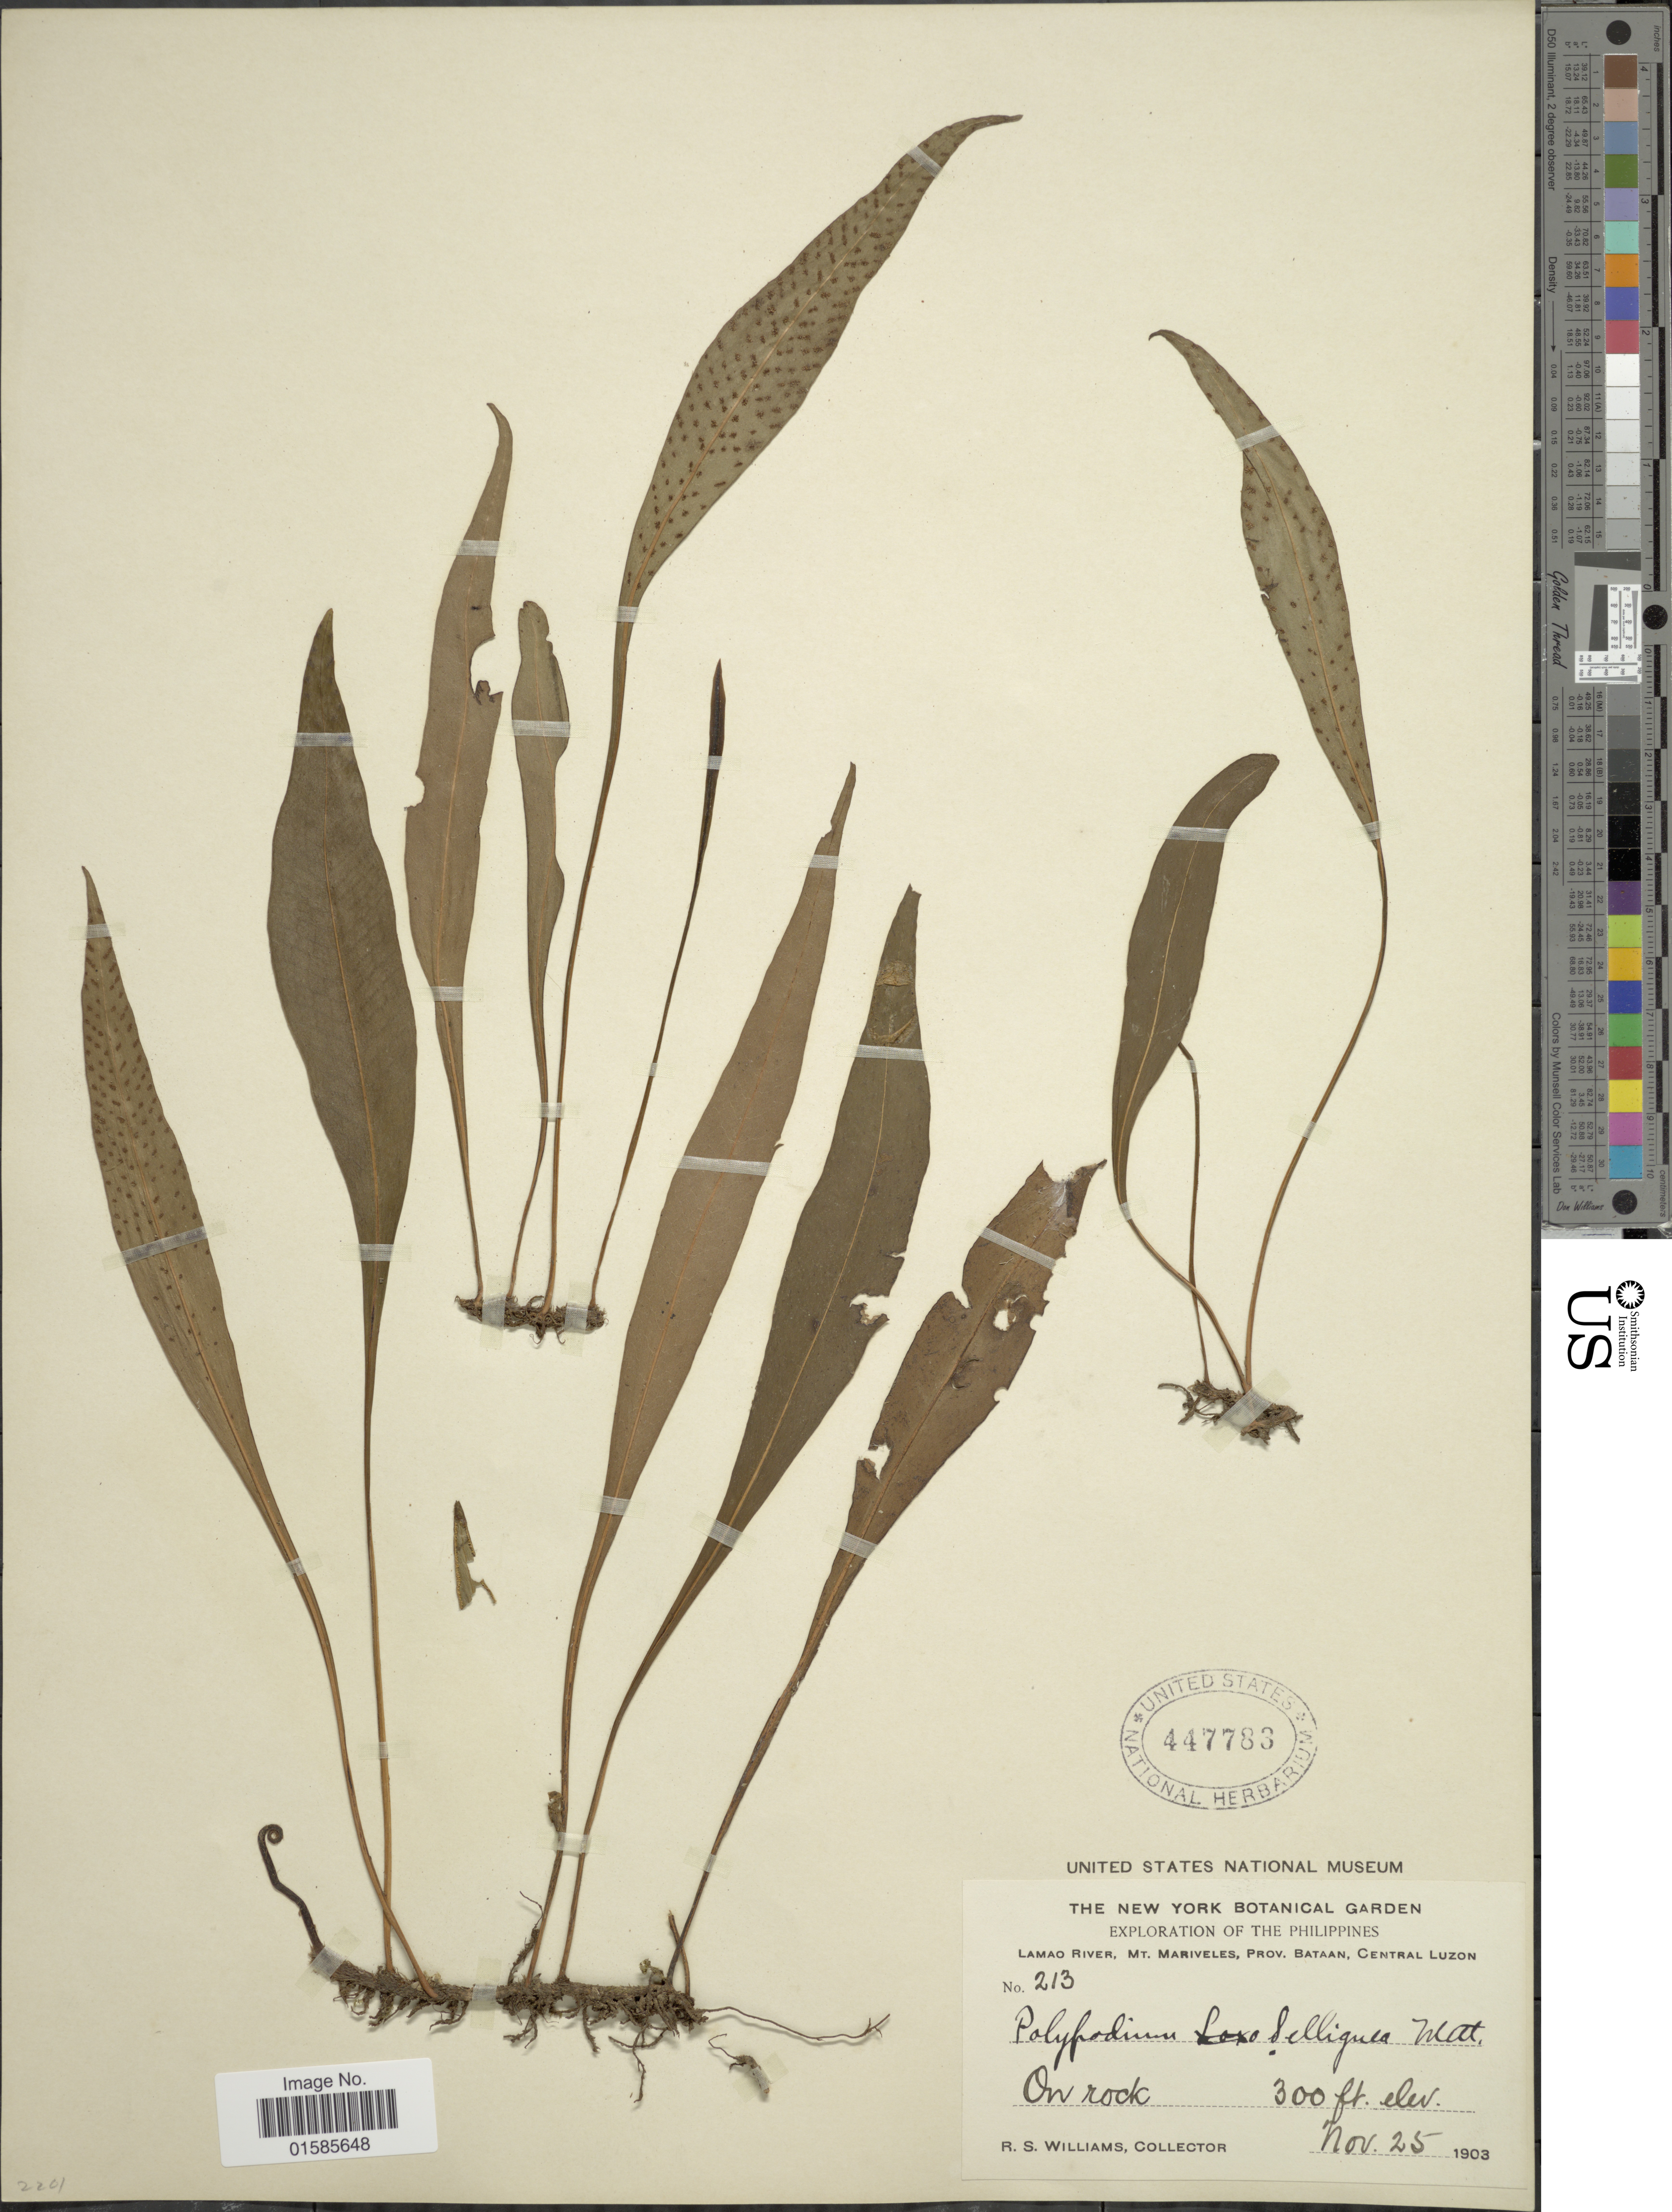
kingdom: Plantae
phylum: Tracheophyta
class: Polypodiopsida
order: Polypodiales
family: Polypodiaceae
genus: Leptochilus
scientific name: Leptochilus macrophyllus var. pedunculatus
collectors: R. S. Williams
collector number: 213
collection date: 1903-11-25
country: Philippines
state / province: Central Luzon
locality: Lamao River, Mt Mariveles, prov. Bataan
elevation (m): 91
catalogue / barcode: US 447783